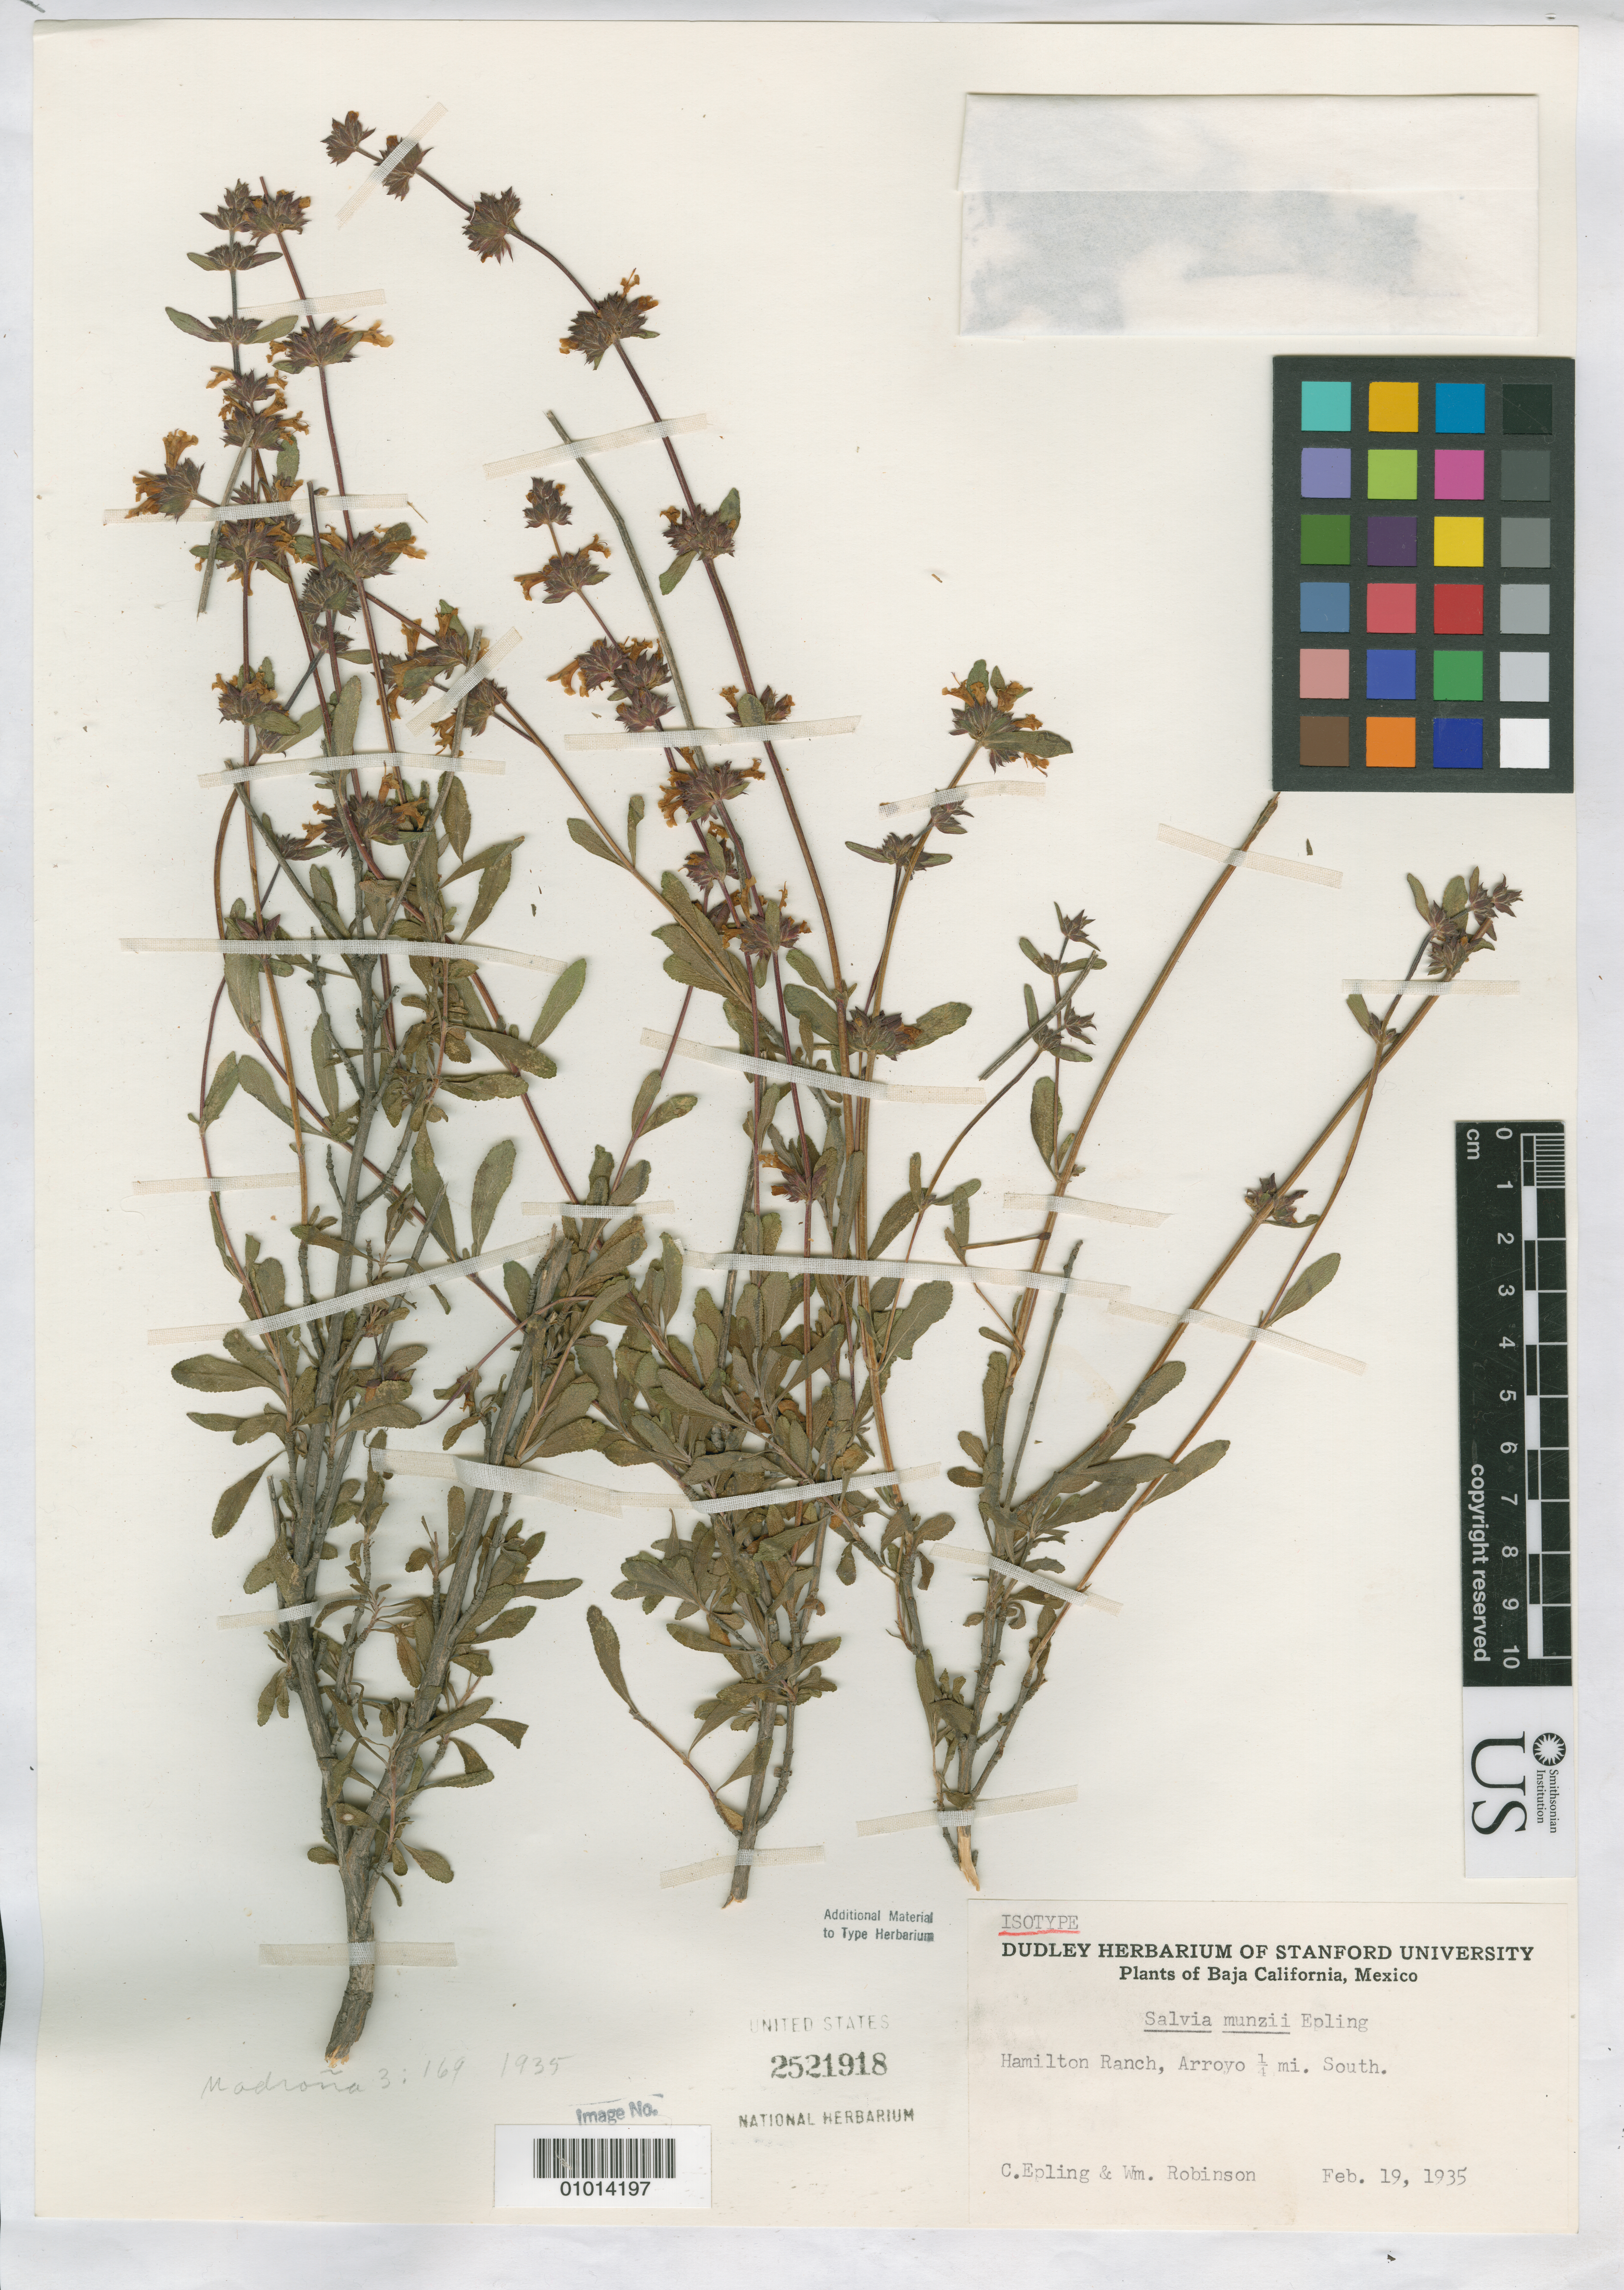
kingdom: Plantae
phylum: Tracheophyta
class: Magnoliopsida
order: Lamiales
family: Lamiaceae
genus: Salvia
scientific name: Salvia munzii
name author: Epling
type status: Isotype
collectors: C. C. Epling & W. Robinson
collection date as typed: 19 Feb 1935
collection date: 1935-02-19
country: Mexico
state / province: Baja California Norte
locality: Hamilton Ranch, Arroyo 1/4 mi S.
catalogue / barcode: US 2521918